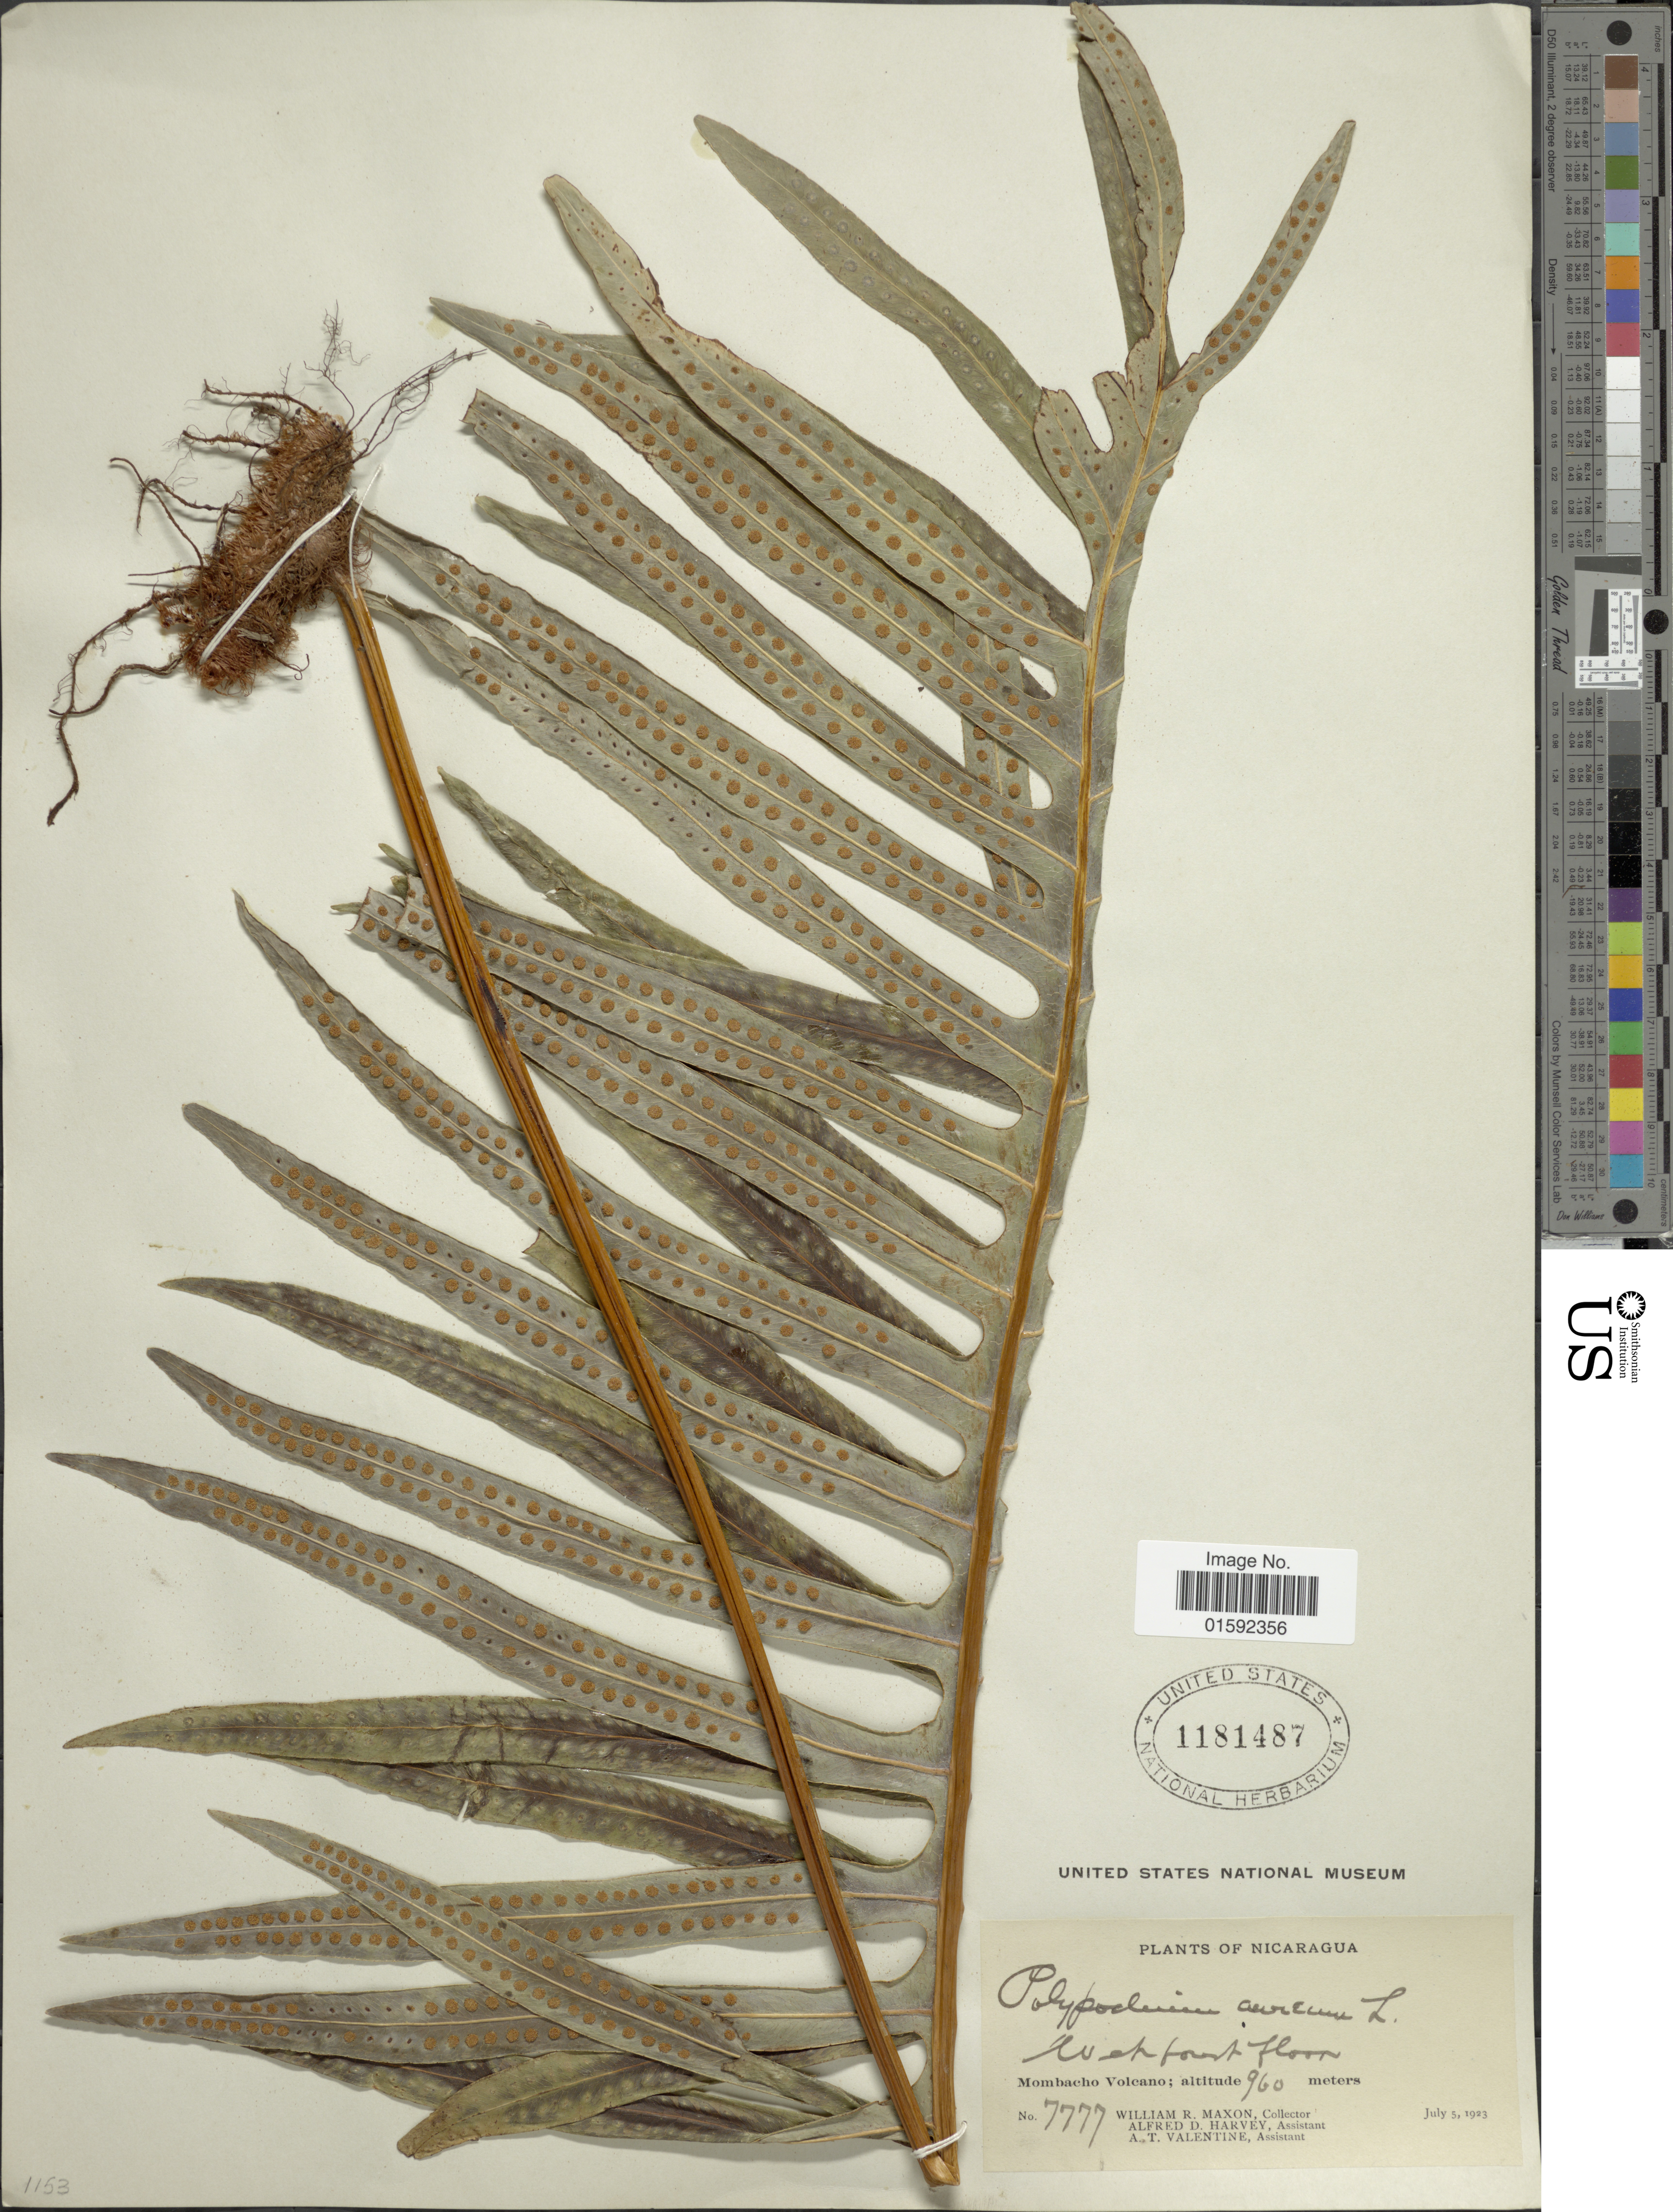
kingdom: Plantae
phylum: Tracheophyta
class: Polypodiopsida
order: Polypodiales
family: Polypodiaceae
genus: Phlebodium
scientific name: Phlebodium pseudoaureum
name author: (Cav.) Lellinger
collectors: W. R. Maxon, A. D. Harvey & A. Valentine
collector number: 7777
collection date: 1923-07-05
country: Nicaragua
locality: Nicaragua, Momvach Volcano.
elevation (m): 960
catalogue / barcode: US 1181487